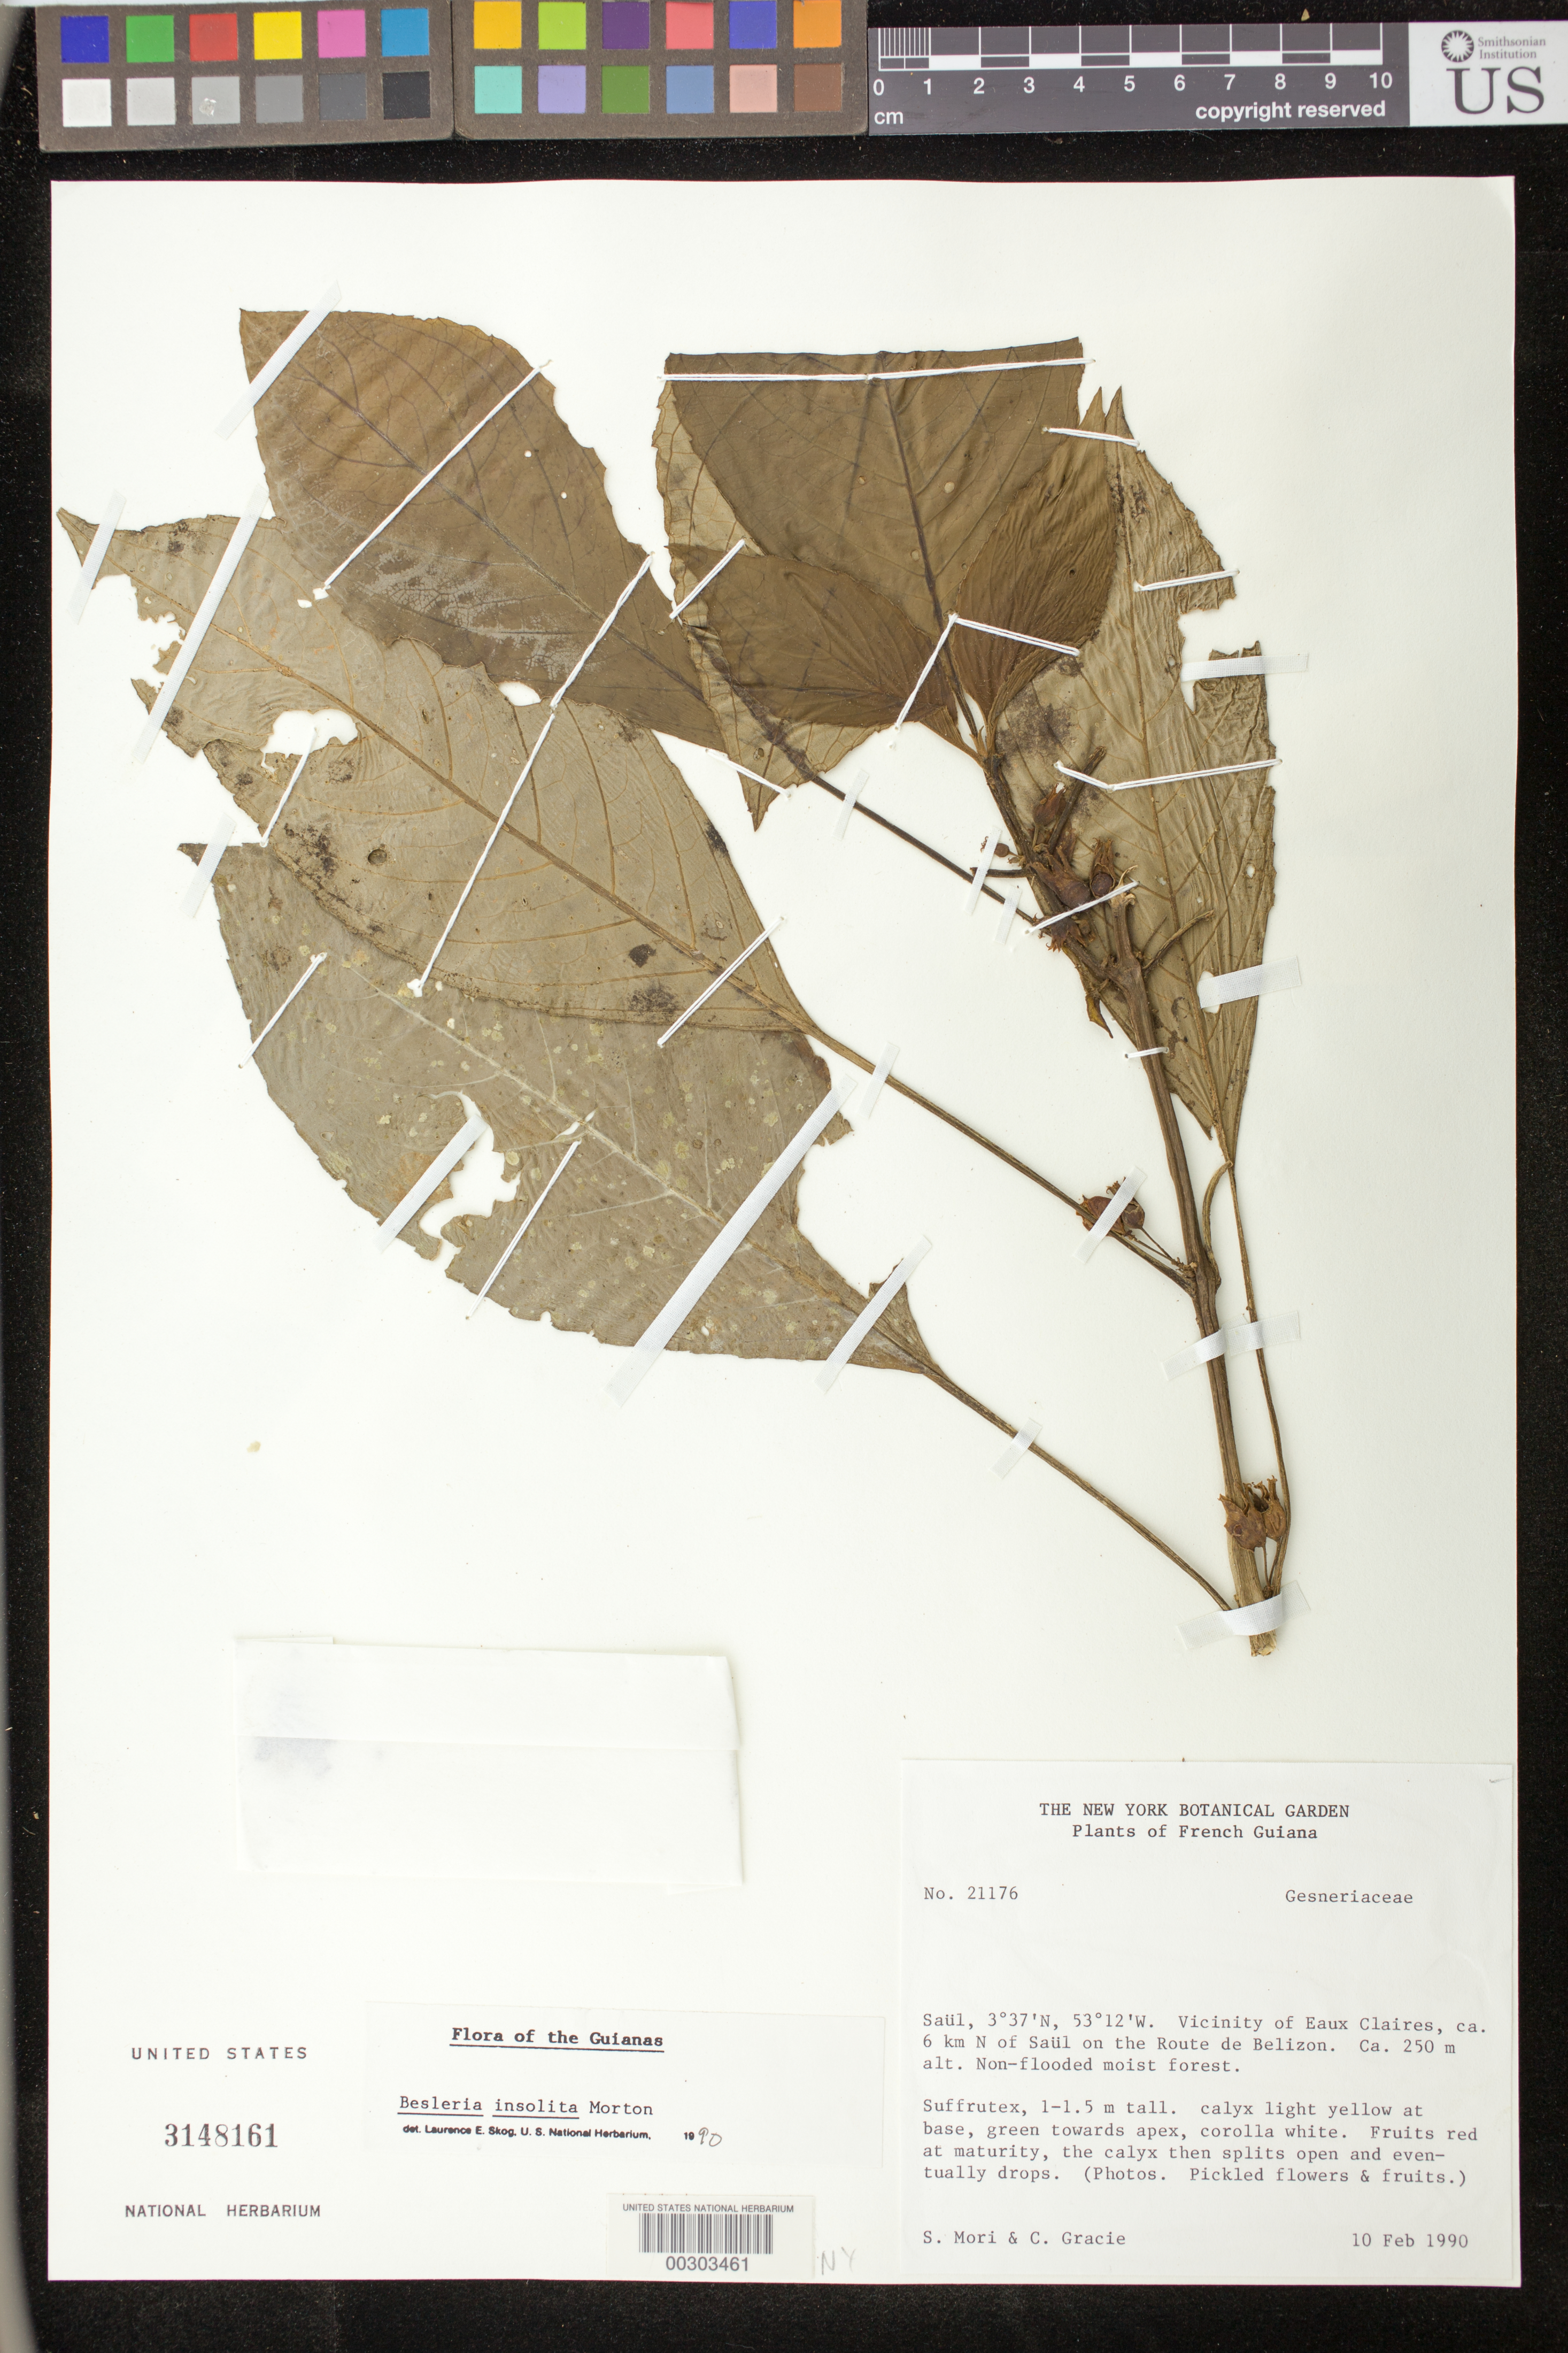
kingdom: Plantae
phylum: Tracheophyta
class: Magnoliopsida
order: Lamiales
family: Gesneriaceae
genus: Besleria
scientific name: Besleria insolita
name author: C.V. Morton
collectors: S. Mori & C. A. Gracie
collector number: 21176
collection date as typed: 10 Feb 1990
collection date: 1990-02-10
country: French Guiana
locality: Saül; vicinity of Eaux Claires, ca. 6 km N of Saül on the Route de Belizon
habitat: Non-flooded moist forest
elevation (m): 250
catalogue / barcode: US 3148161